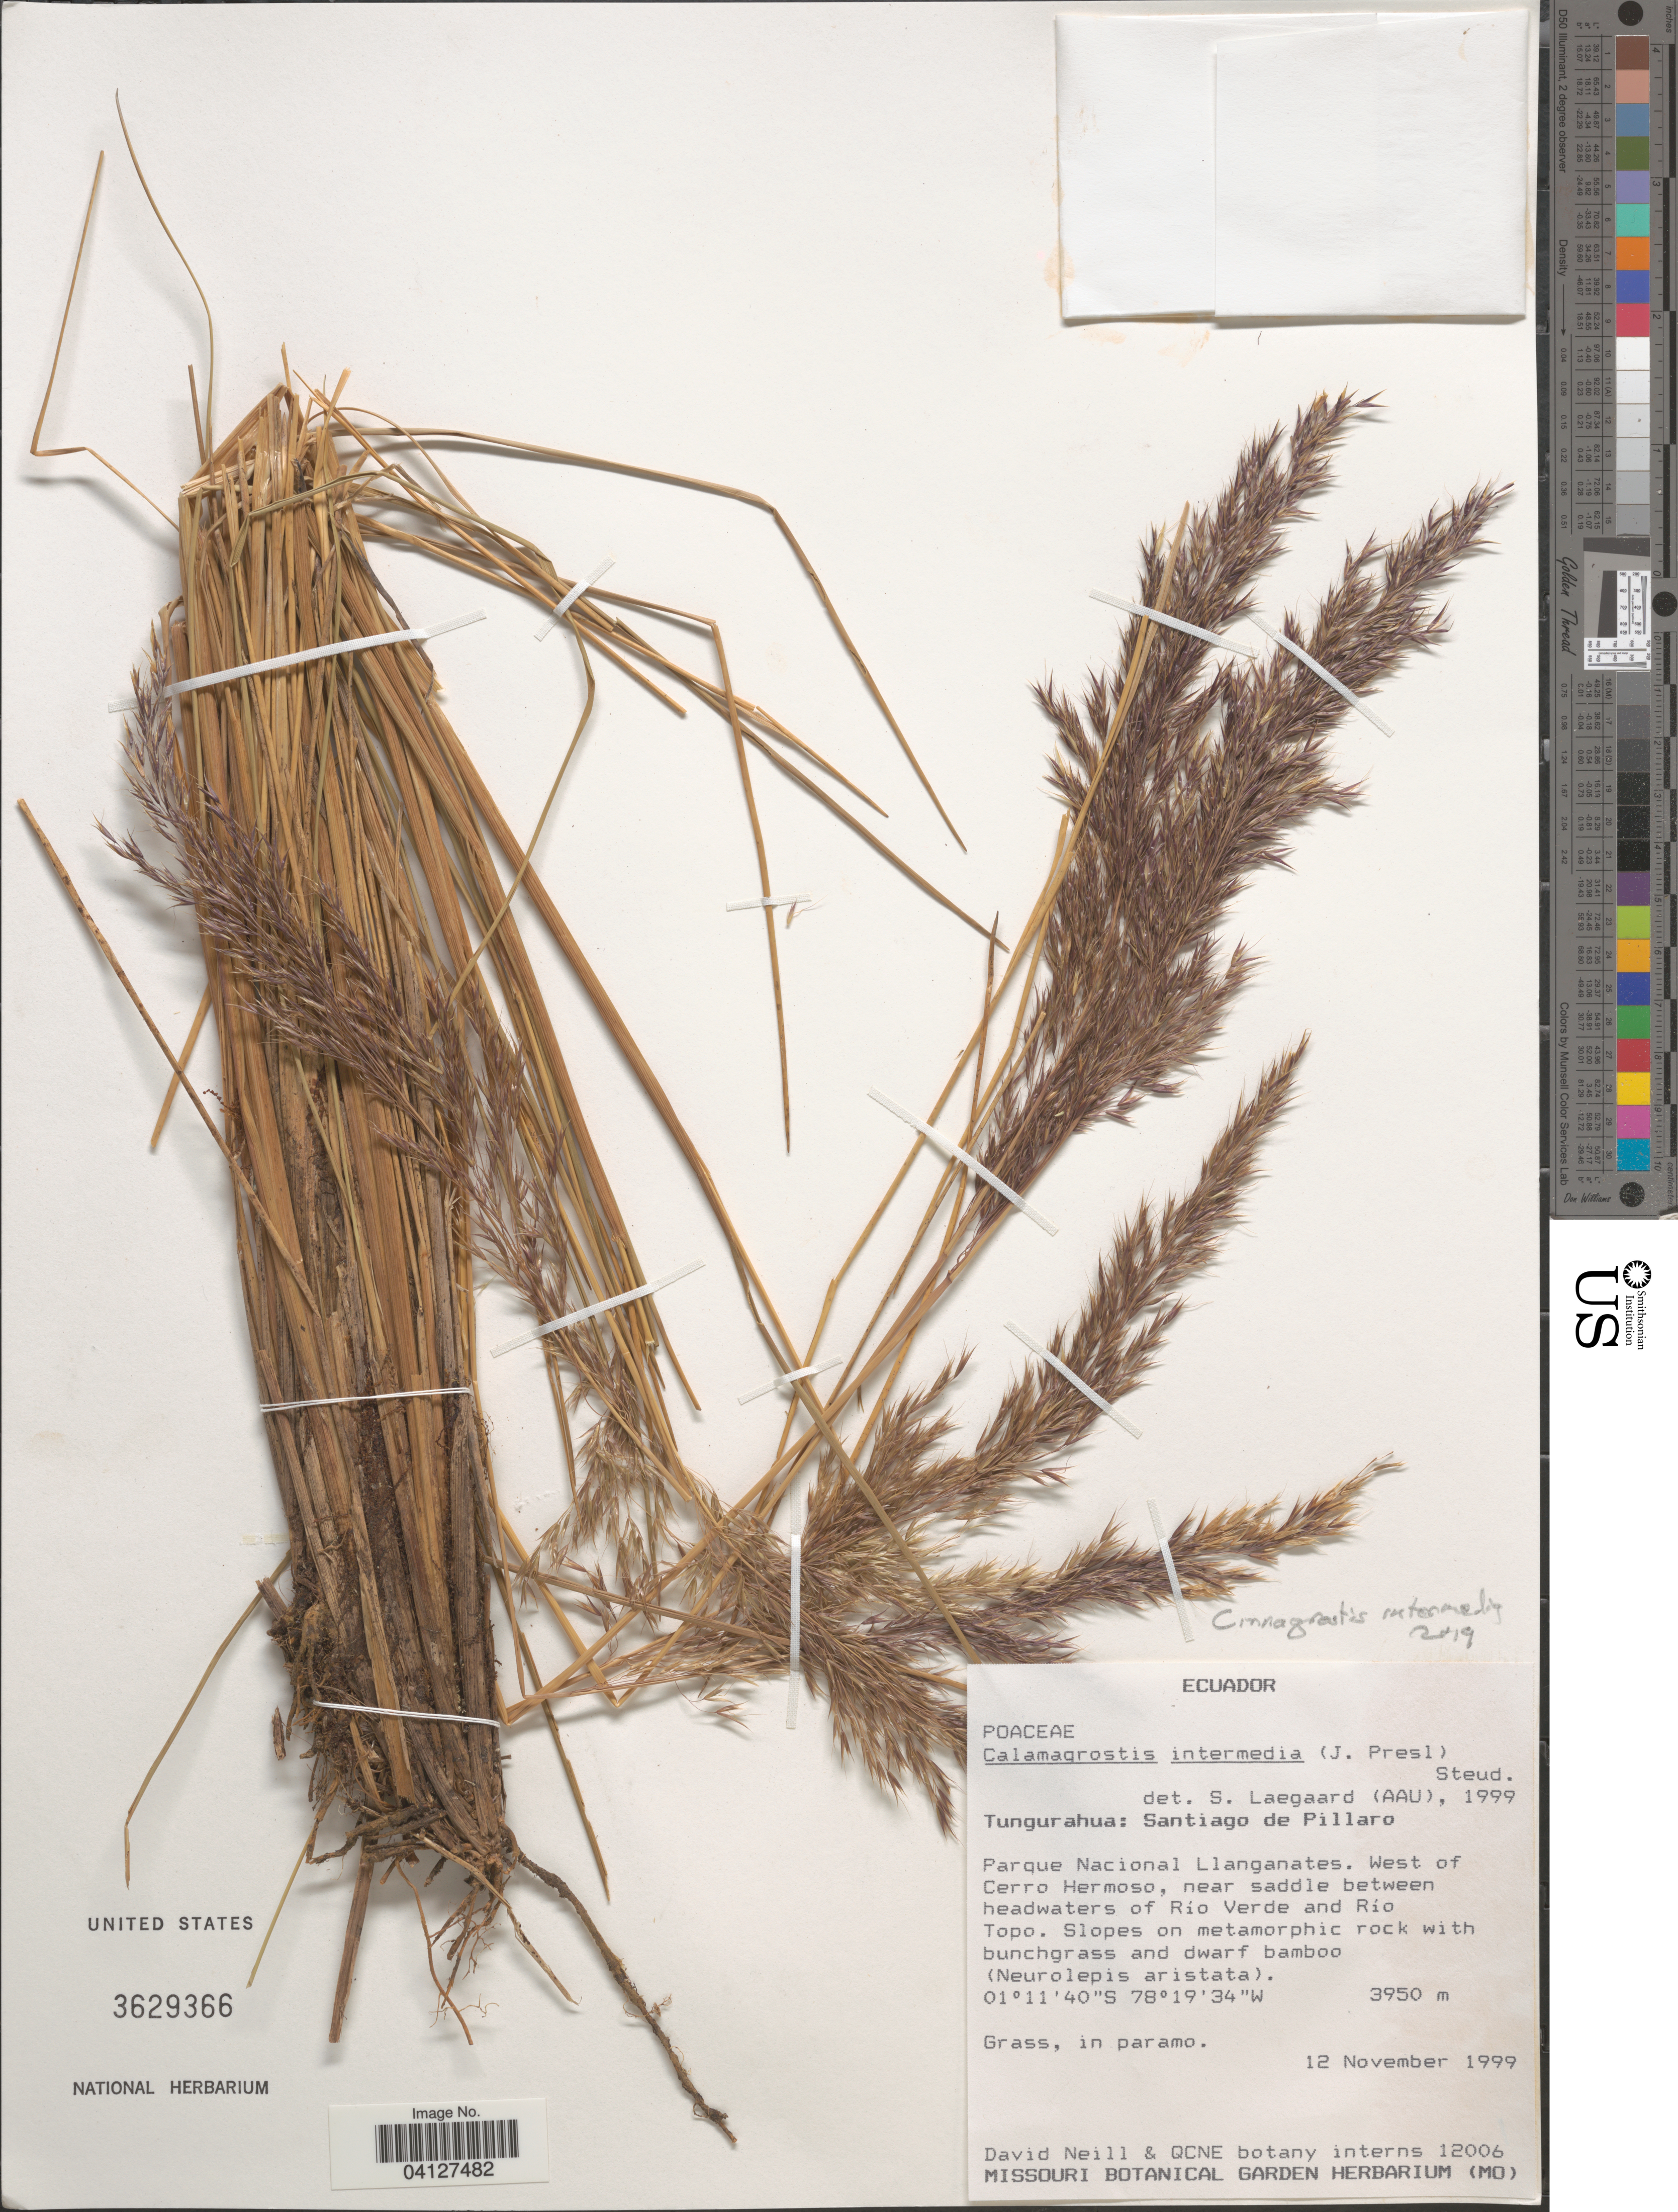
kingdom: Plantae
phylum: Tracheophyta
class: Liliopsida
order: Poales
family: Poaceae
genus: Calamagrostis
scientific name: Calamagrostis intermedia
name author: (J. Presl) Steud.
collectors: D. Neill & QCNE botany interns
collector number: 12006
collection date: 1999-11-12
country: Ecuador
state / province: Tungurahua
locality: Santiago de Pillaro. Parque Nacional Llanganates. West of Cerro Hermoso, near saddle between headwaters of Rio Verde and Rio Topo.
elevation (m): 3950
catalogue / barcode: US 3629366